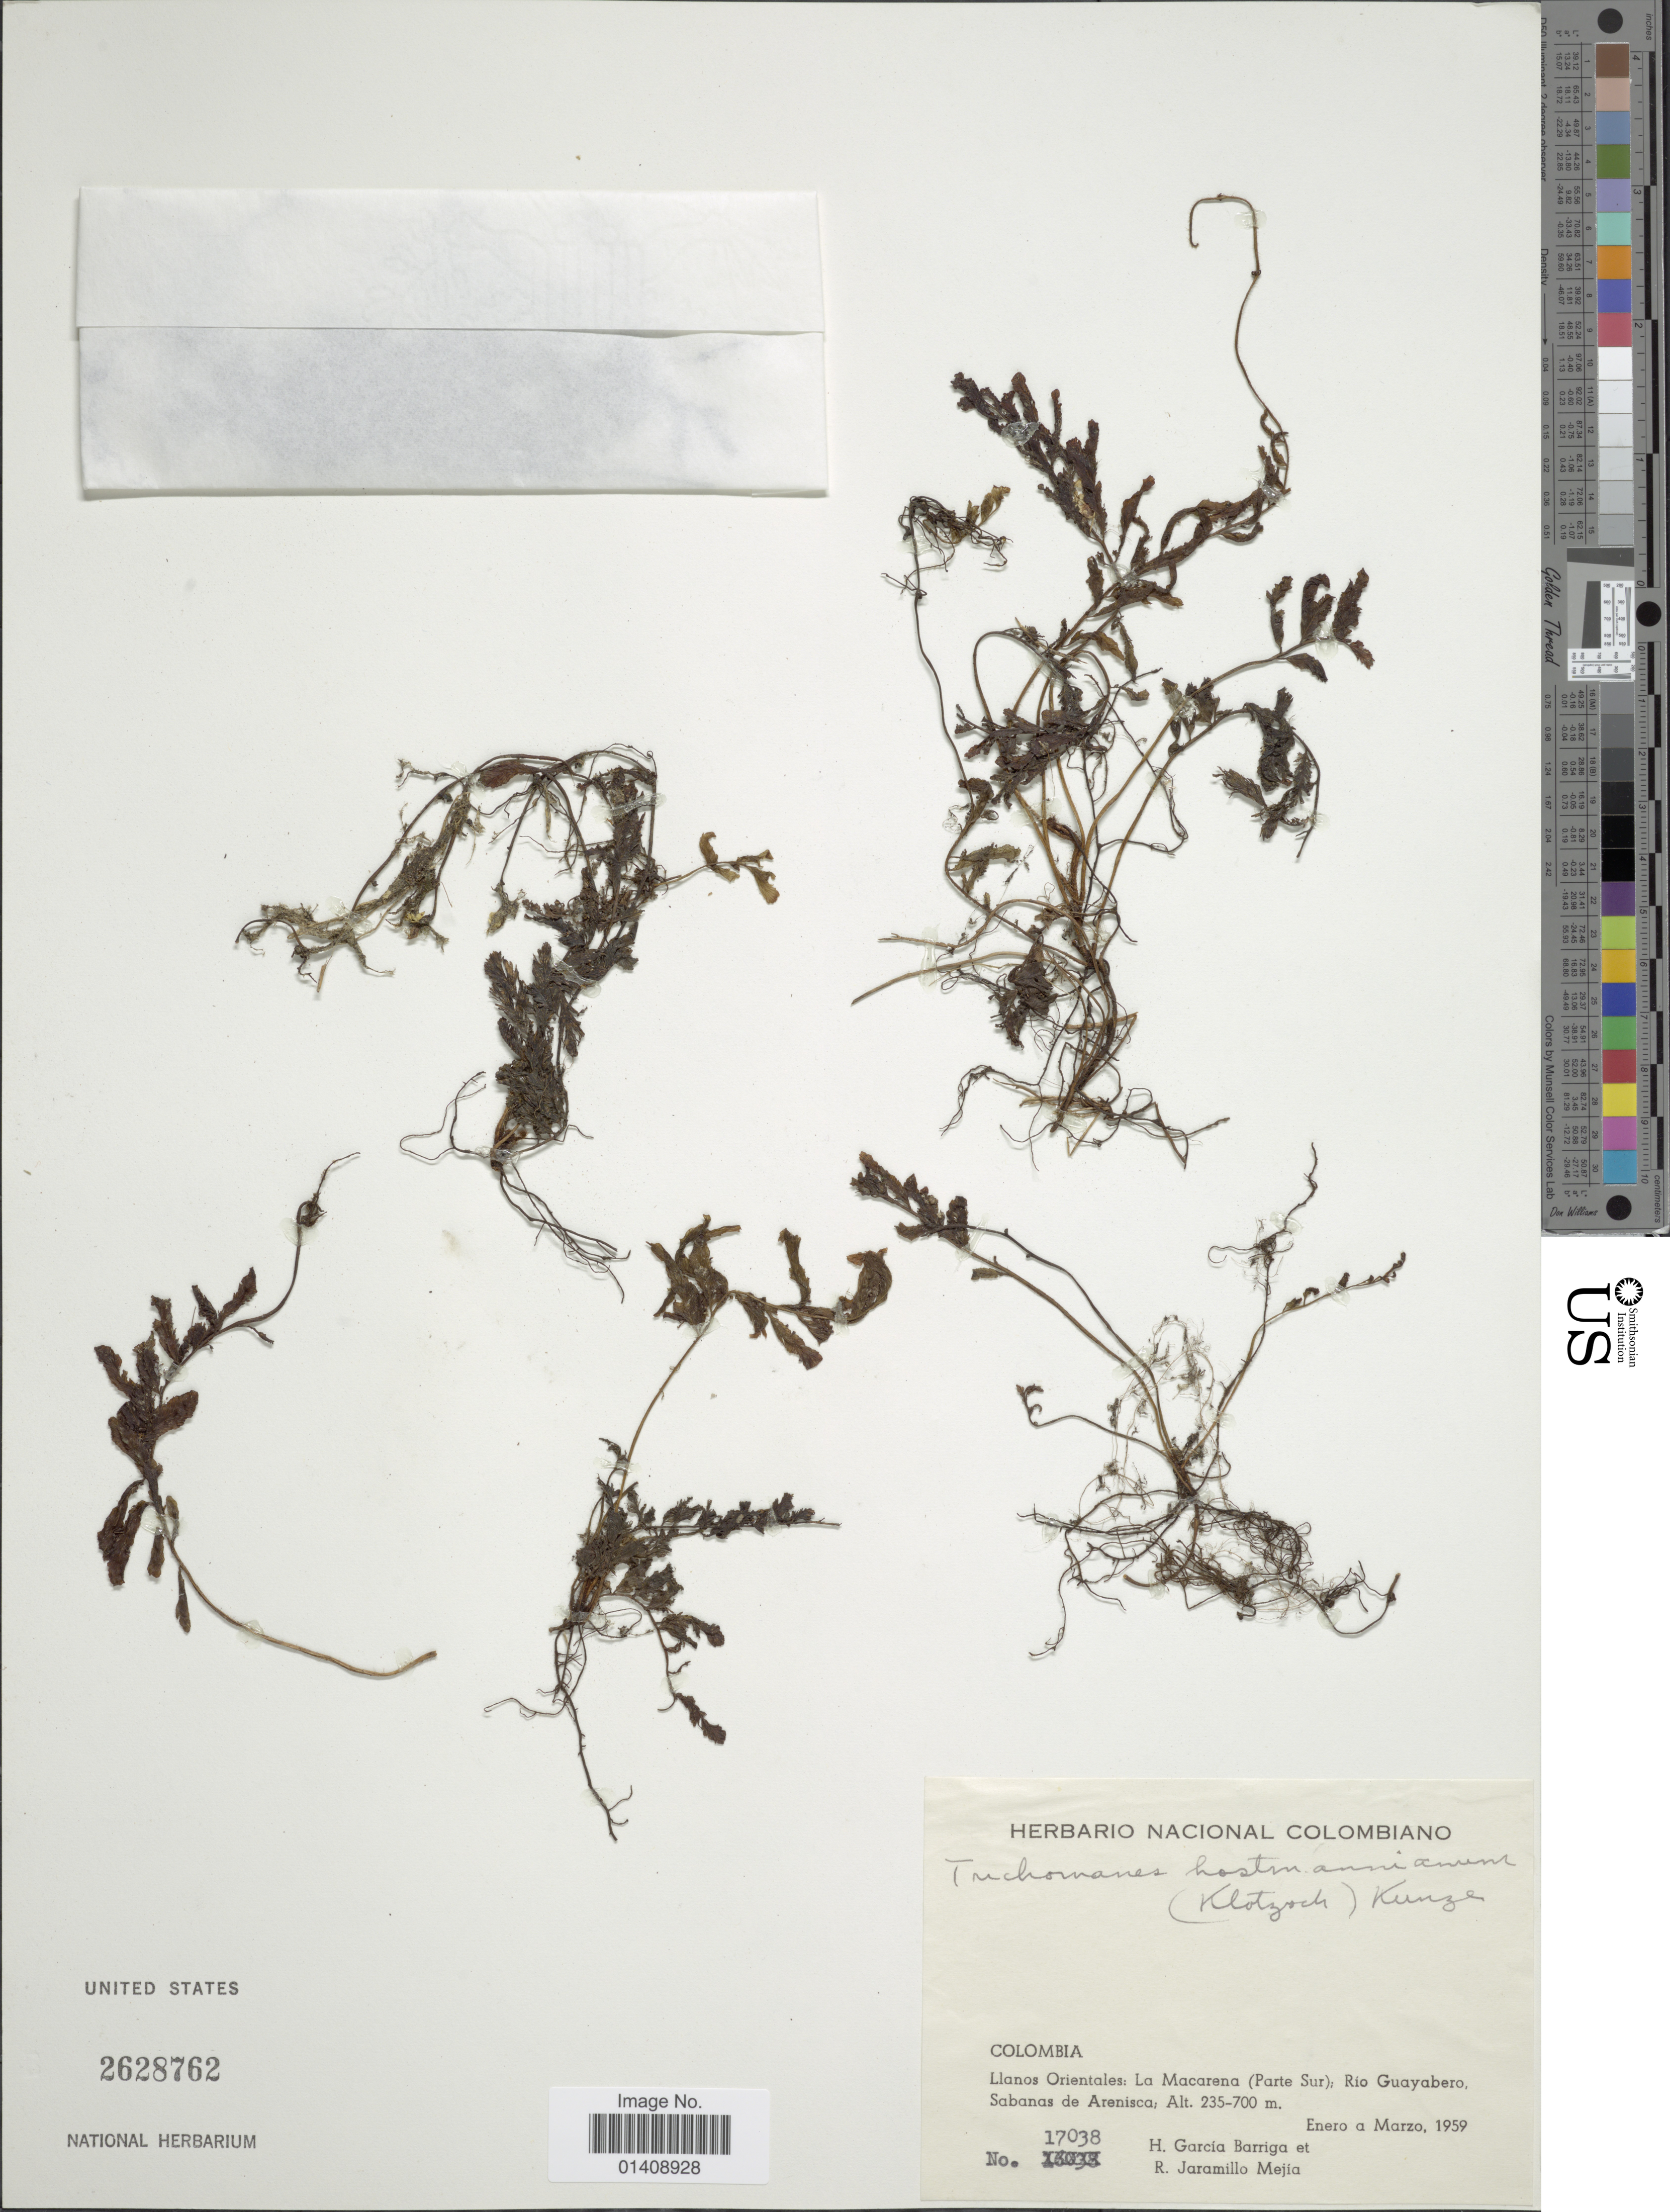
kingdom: Plantae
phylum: Tracheophyta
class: Polypodiopsida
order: Hymenophyllales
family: Hymenophyllaceae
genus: Trichomanes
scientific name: Trichomanes hostmannianum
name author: (Klotzsch) Kunze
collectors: H. García Barriga & R. Jaramillo M.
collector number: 17038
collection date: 1959-01/1959-03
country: Colombia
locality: Llanos Orientales, La Macarena (Parte Sur), Rio Guayabero, Sabanas de Arenisca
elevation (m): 235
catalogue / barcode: US 2628762